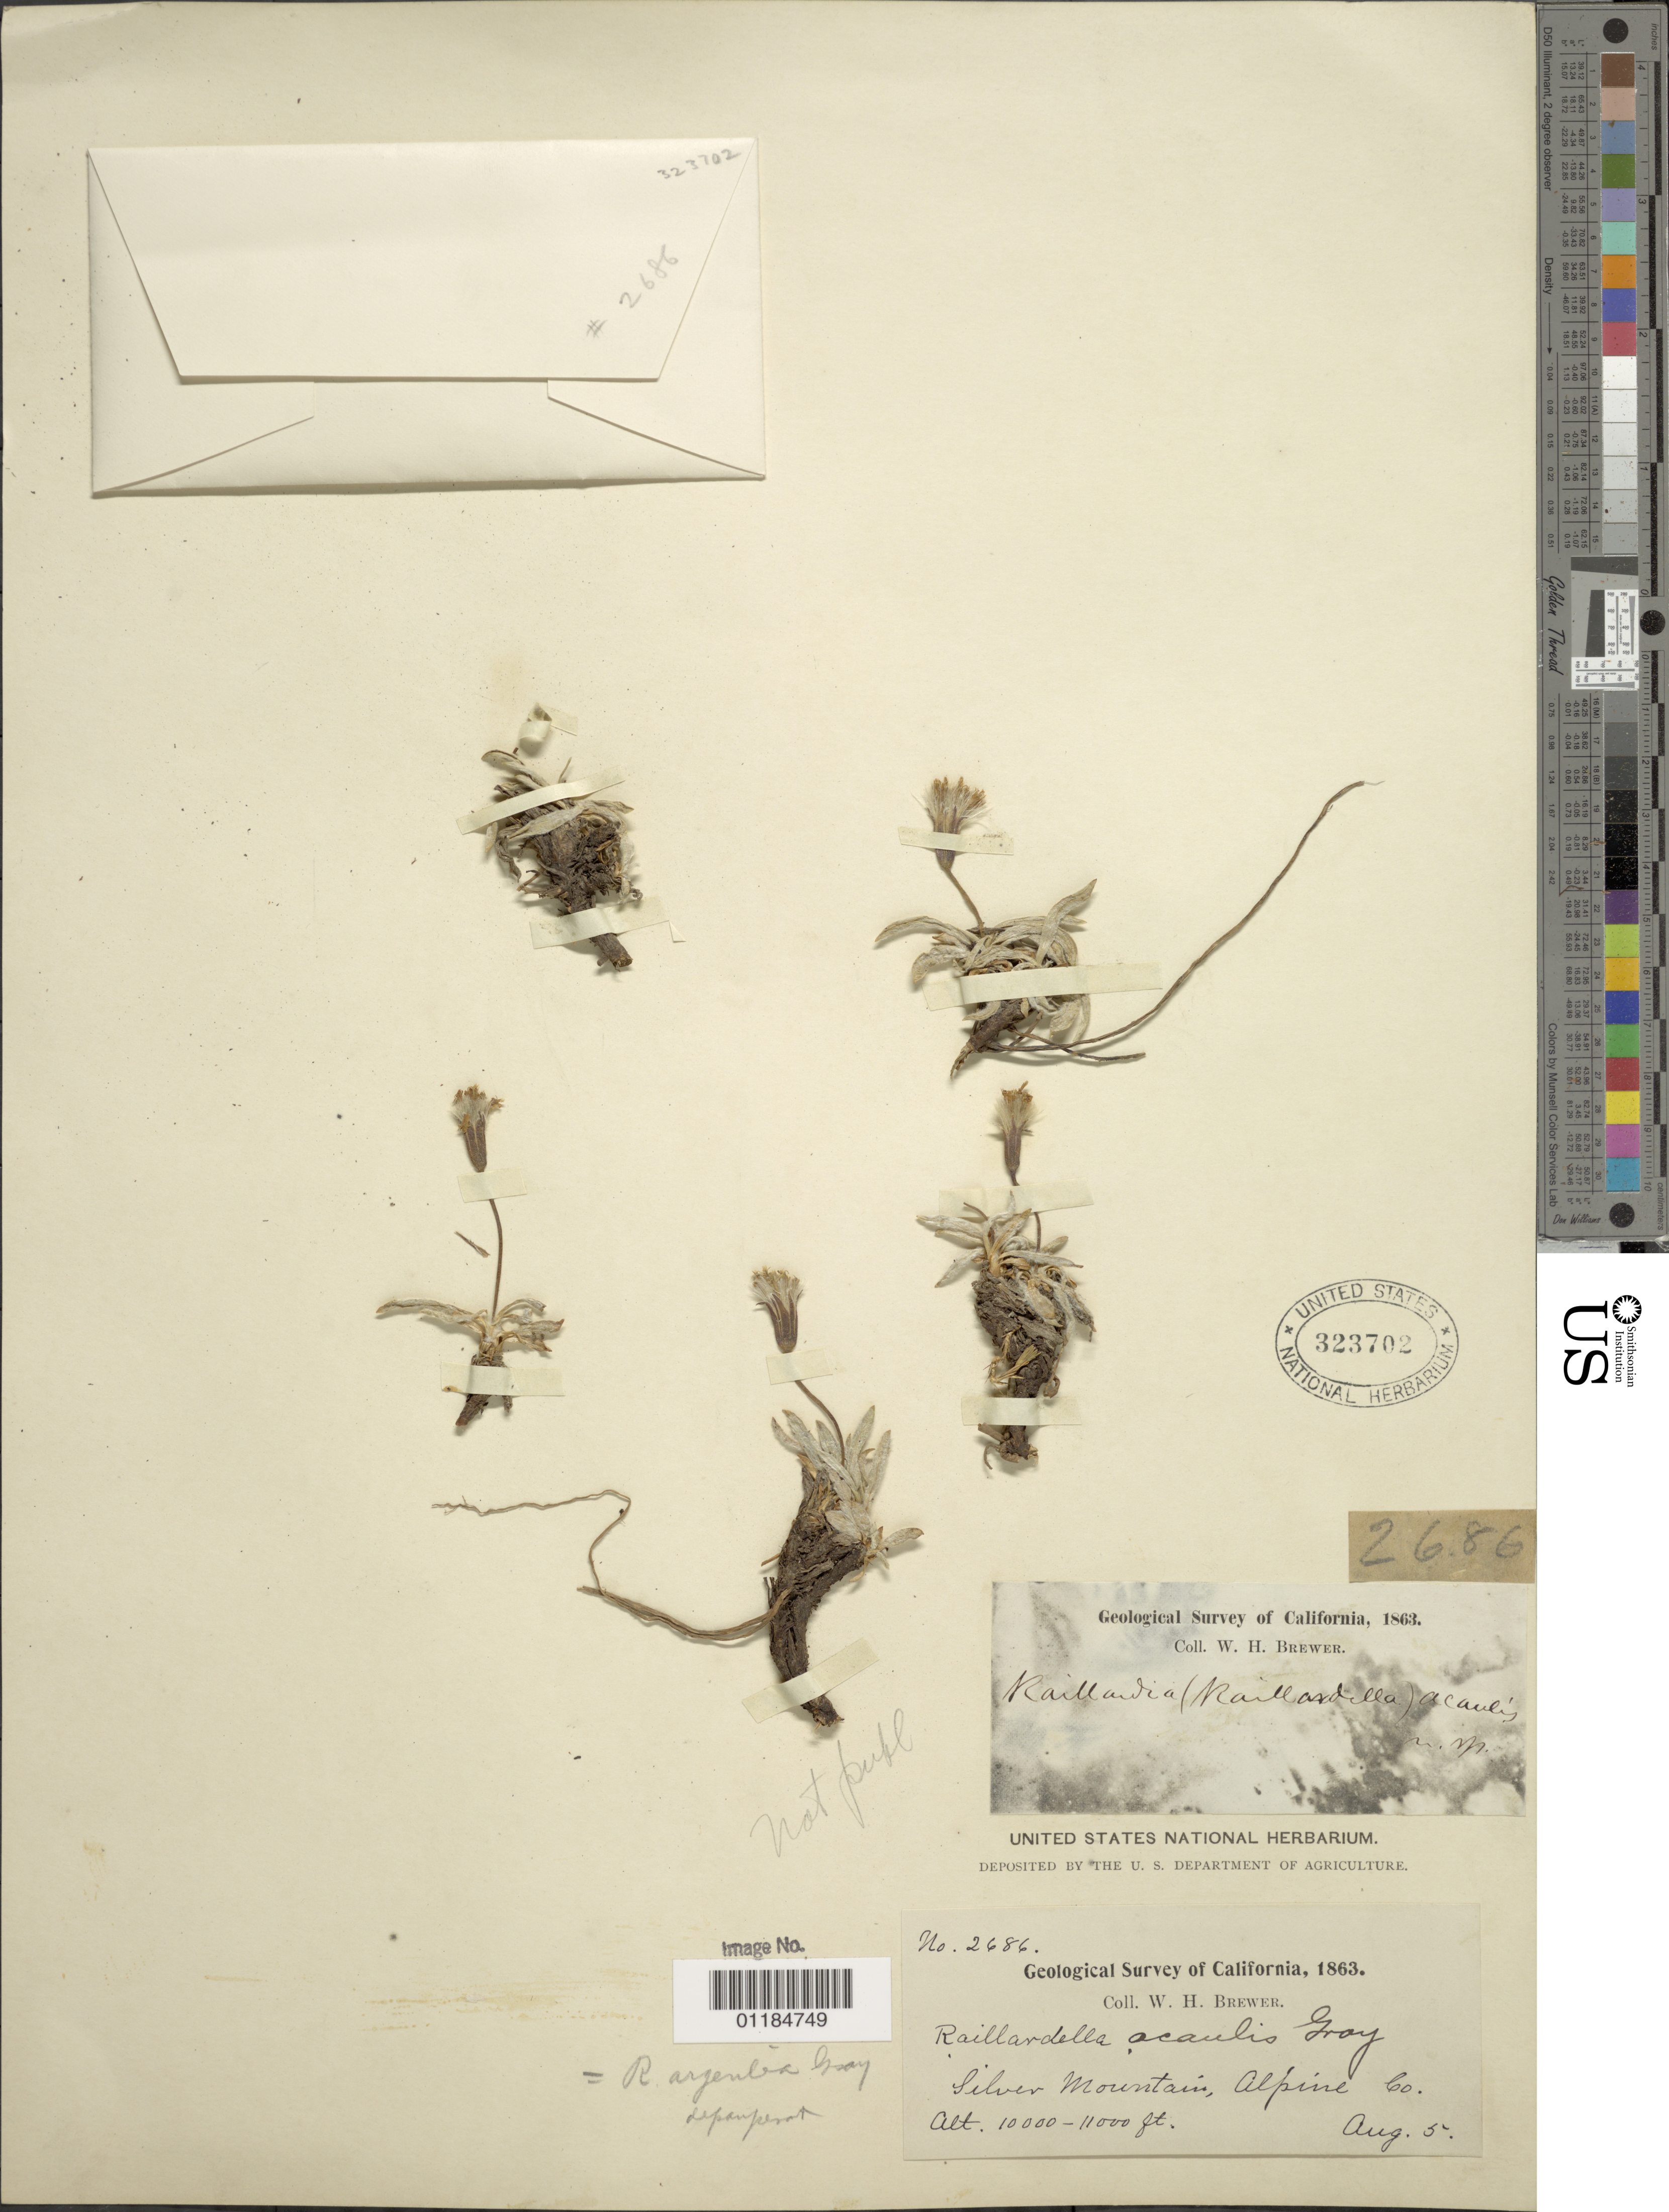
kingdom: Plantae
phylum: Tracheophyta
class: Magnoliopsida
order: Asterales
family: Asteraceae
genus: Raillardella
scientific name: Raillardella argentea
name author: A. Gray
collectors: W. H. Brewer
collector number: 2686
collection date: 1863-08-05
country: United States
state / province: California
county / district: Alpine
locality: Silver Mountain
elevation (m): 3048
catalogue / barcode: US 323702